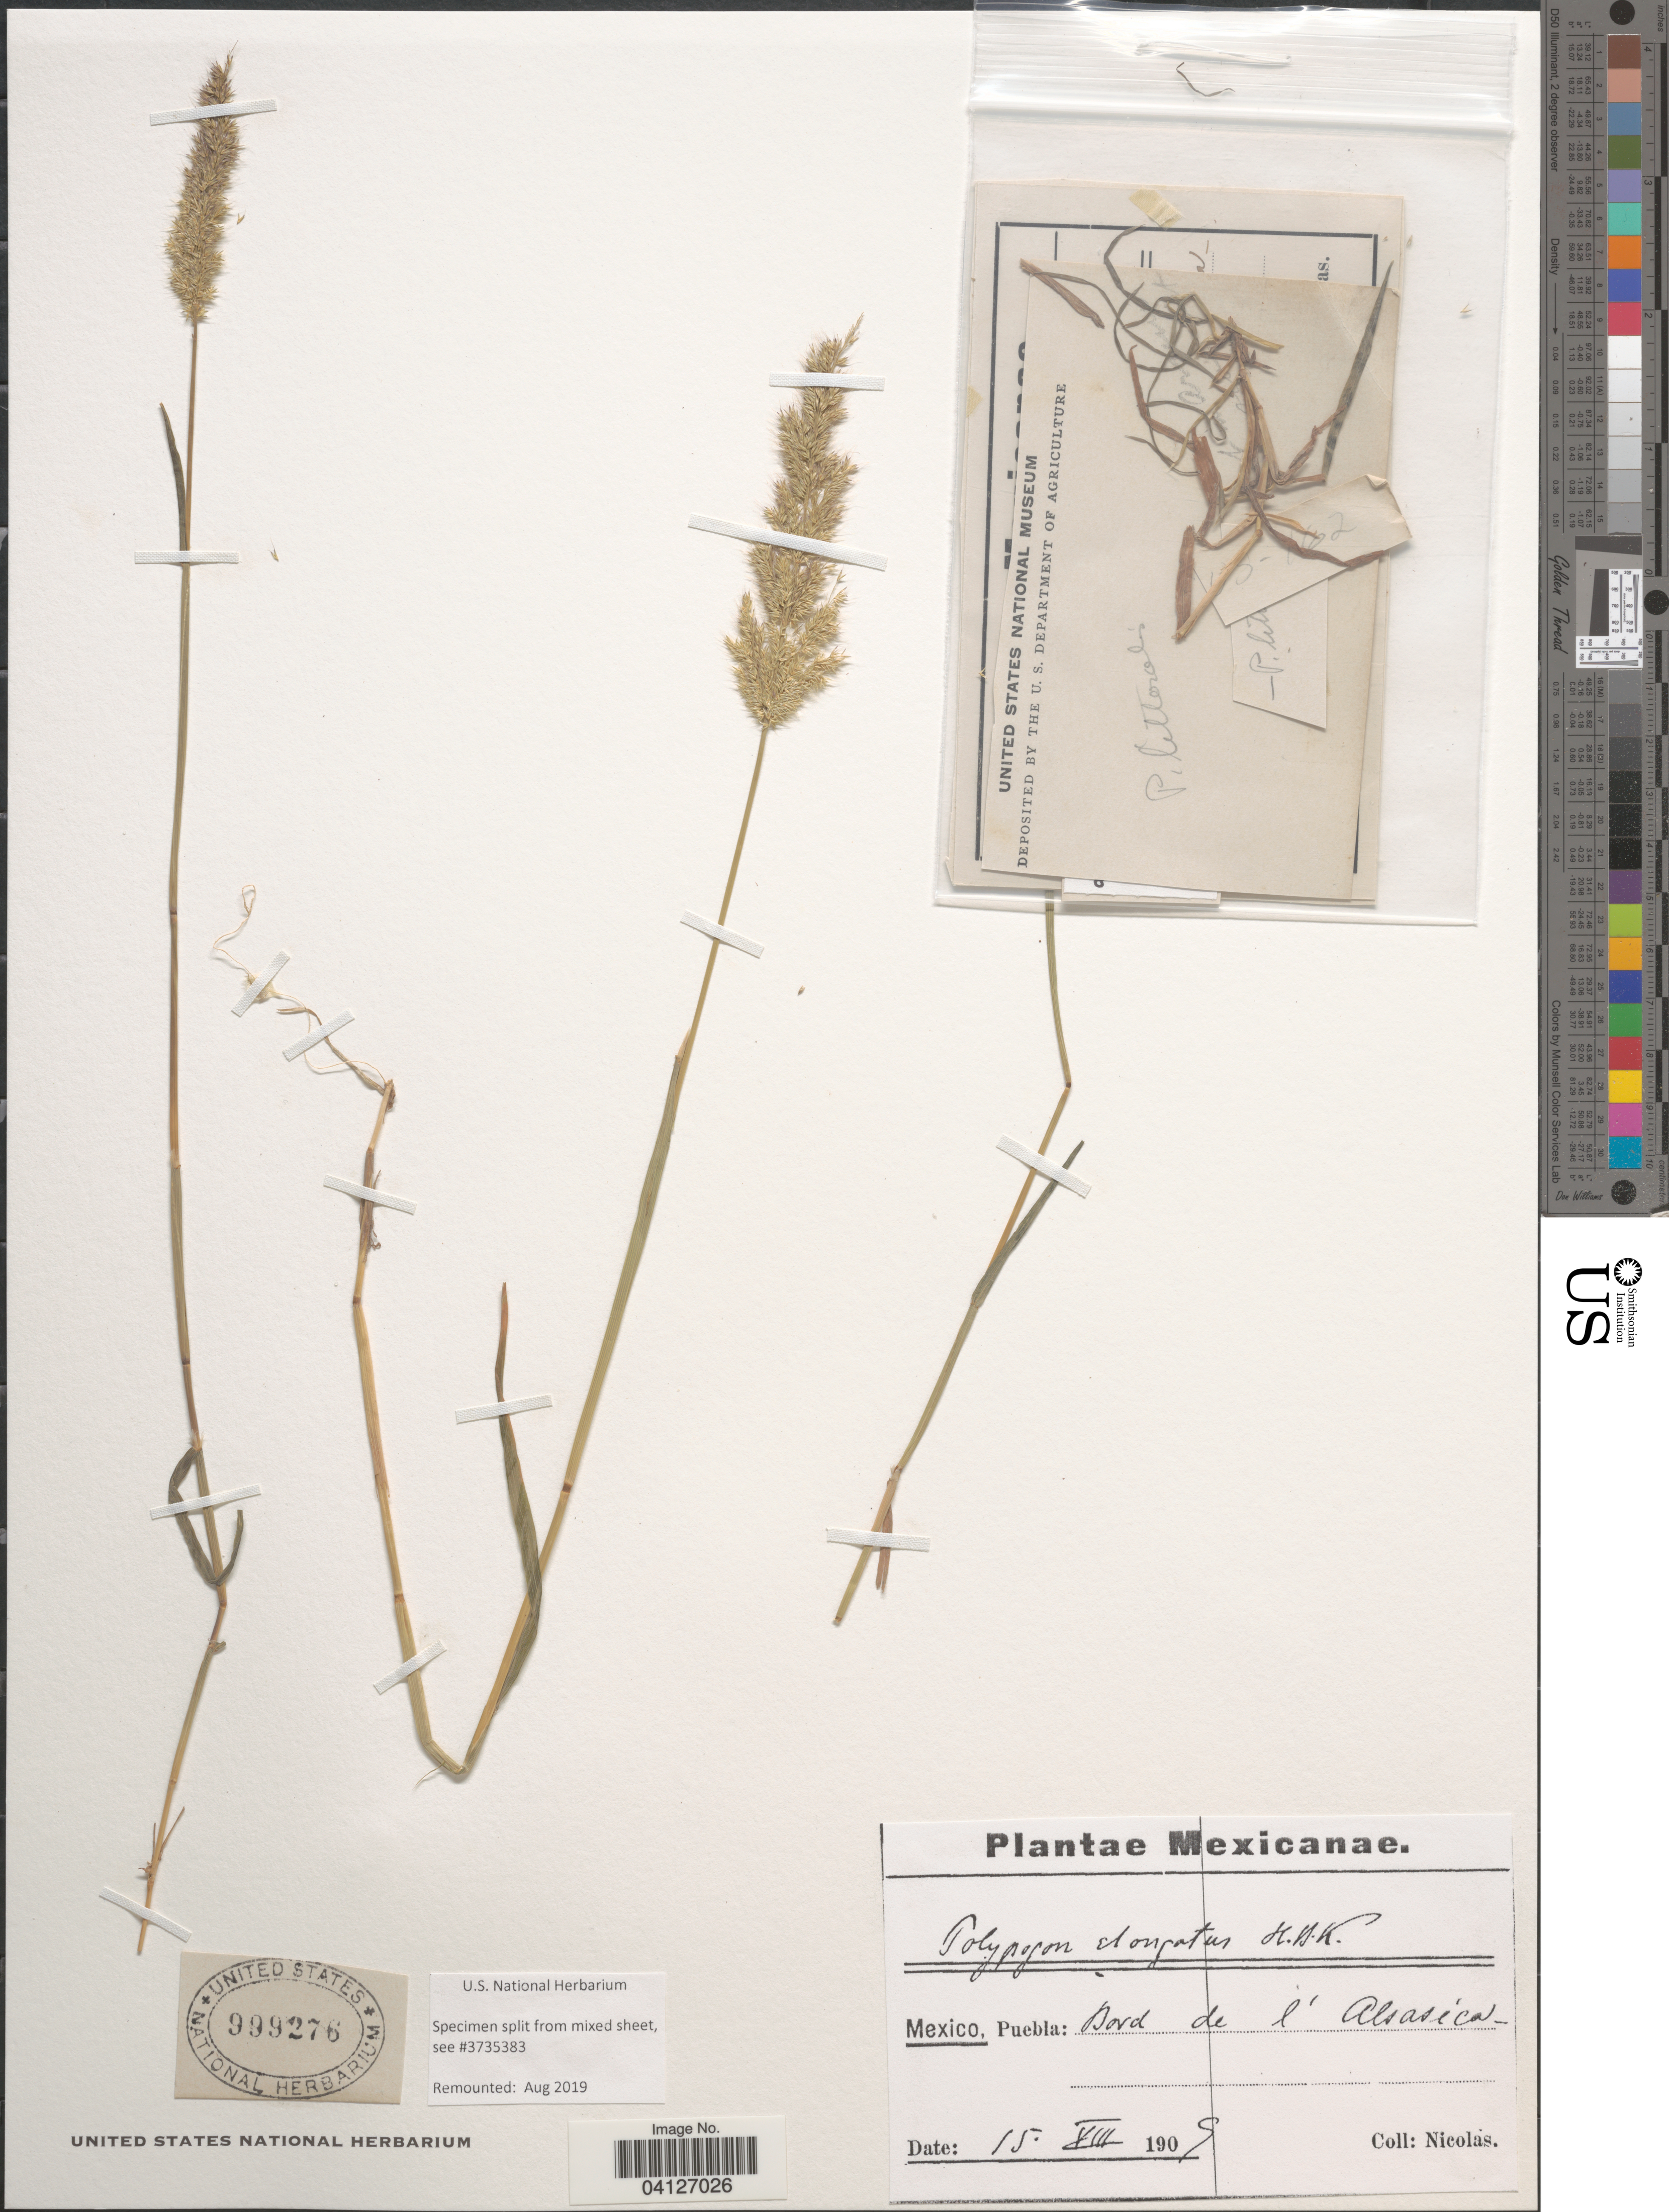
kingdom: Plantae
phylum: Tracheophyta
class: Liliopsida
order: Poales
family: Poaceae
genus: Polypogon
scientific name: Polypogon elongatus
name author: Kunth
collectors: -. Nicolas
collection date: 1909-08-15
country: Mexico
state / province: Puebla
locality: Bord de l'Alsasica.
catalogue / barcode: US 999276